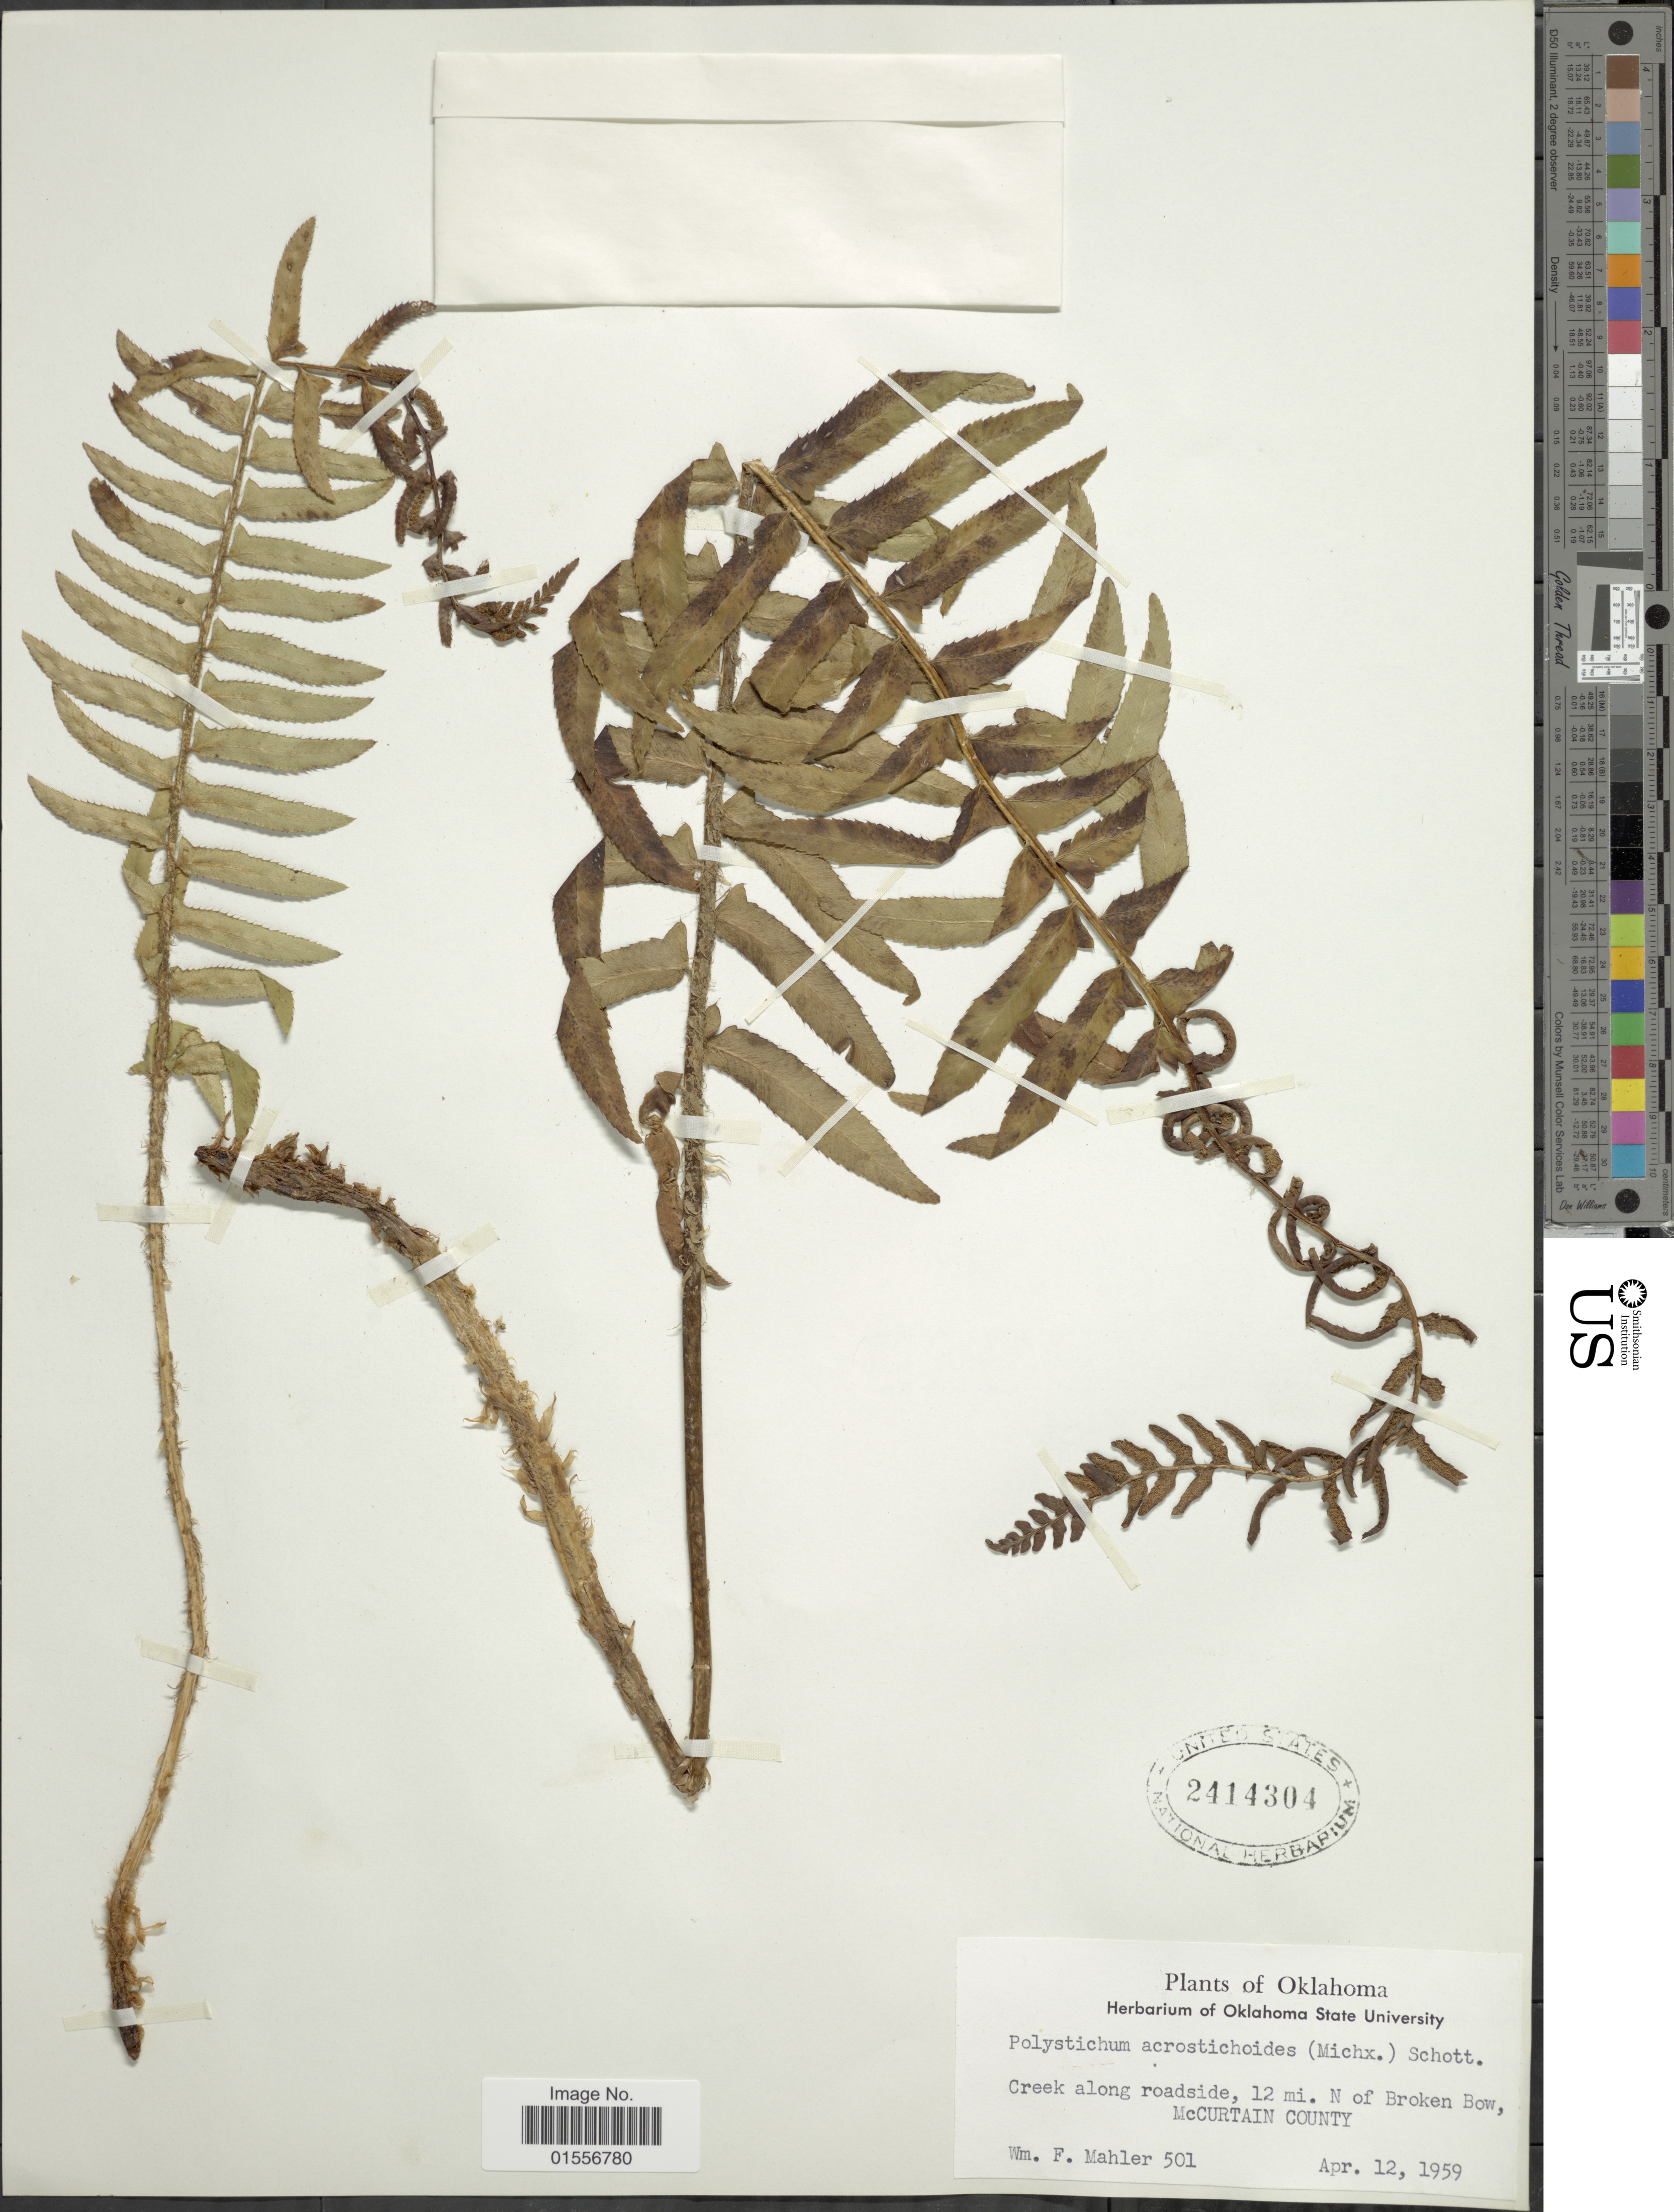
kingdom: Plantae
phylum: Tracheophyta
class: Polypodiopsida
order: Polypodiales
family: Dryopteridaceae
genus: Polystichum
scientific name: Polystichum acrostichoides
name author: (Michx.) Schott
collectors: W. F. Mahler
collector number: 501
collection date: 1959-04-12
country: United States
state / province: Oklahoma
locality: Creek along roadside, 12 mi. N of broken Bow, McCurtain County.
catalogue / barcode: US 2414304